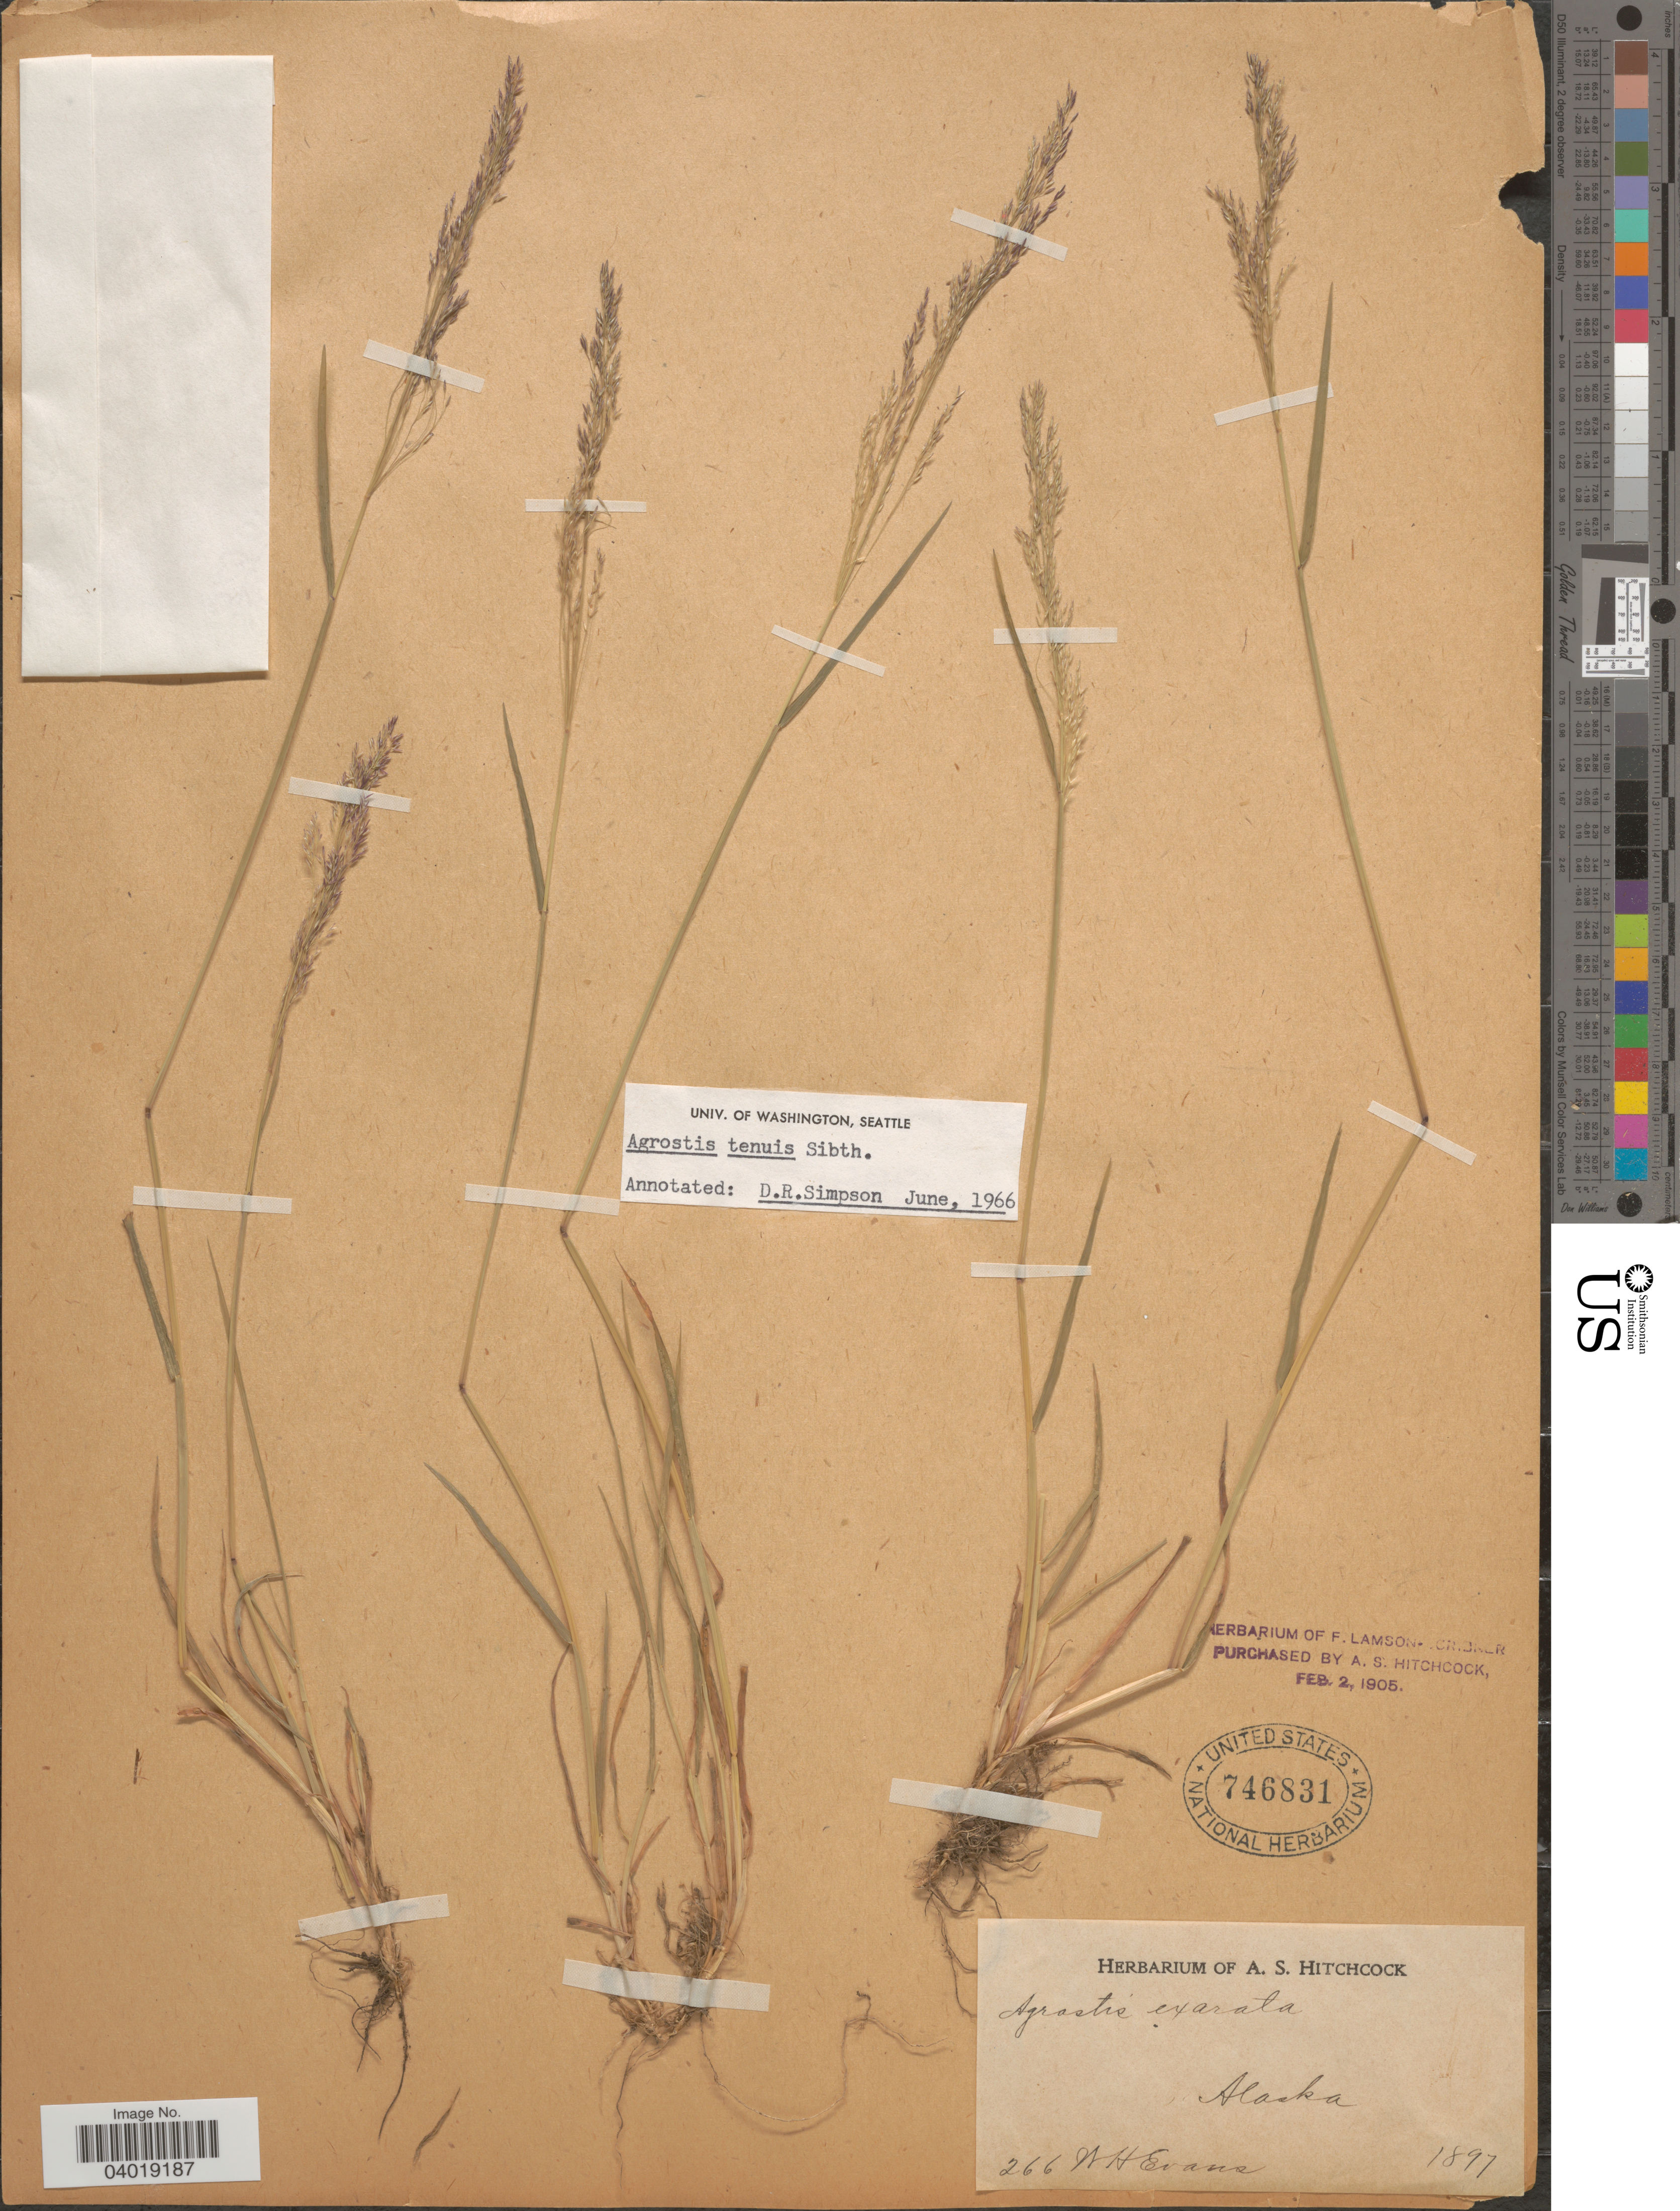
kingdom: Plantae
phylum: Tracheophyta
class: Liliopsida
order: Poales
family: Poaceae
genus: Agrostis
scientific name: Agrostis exarata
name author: Trin.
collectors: W. H. Evans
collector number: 266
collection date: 1897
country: United States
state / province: Alaska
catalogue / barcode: US 746831